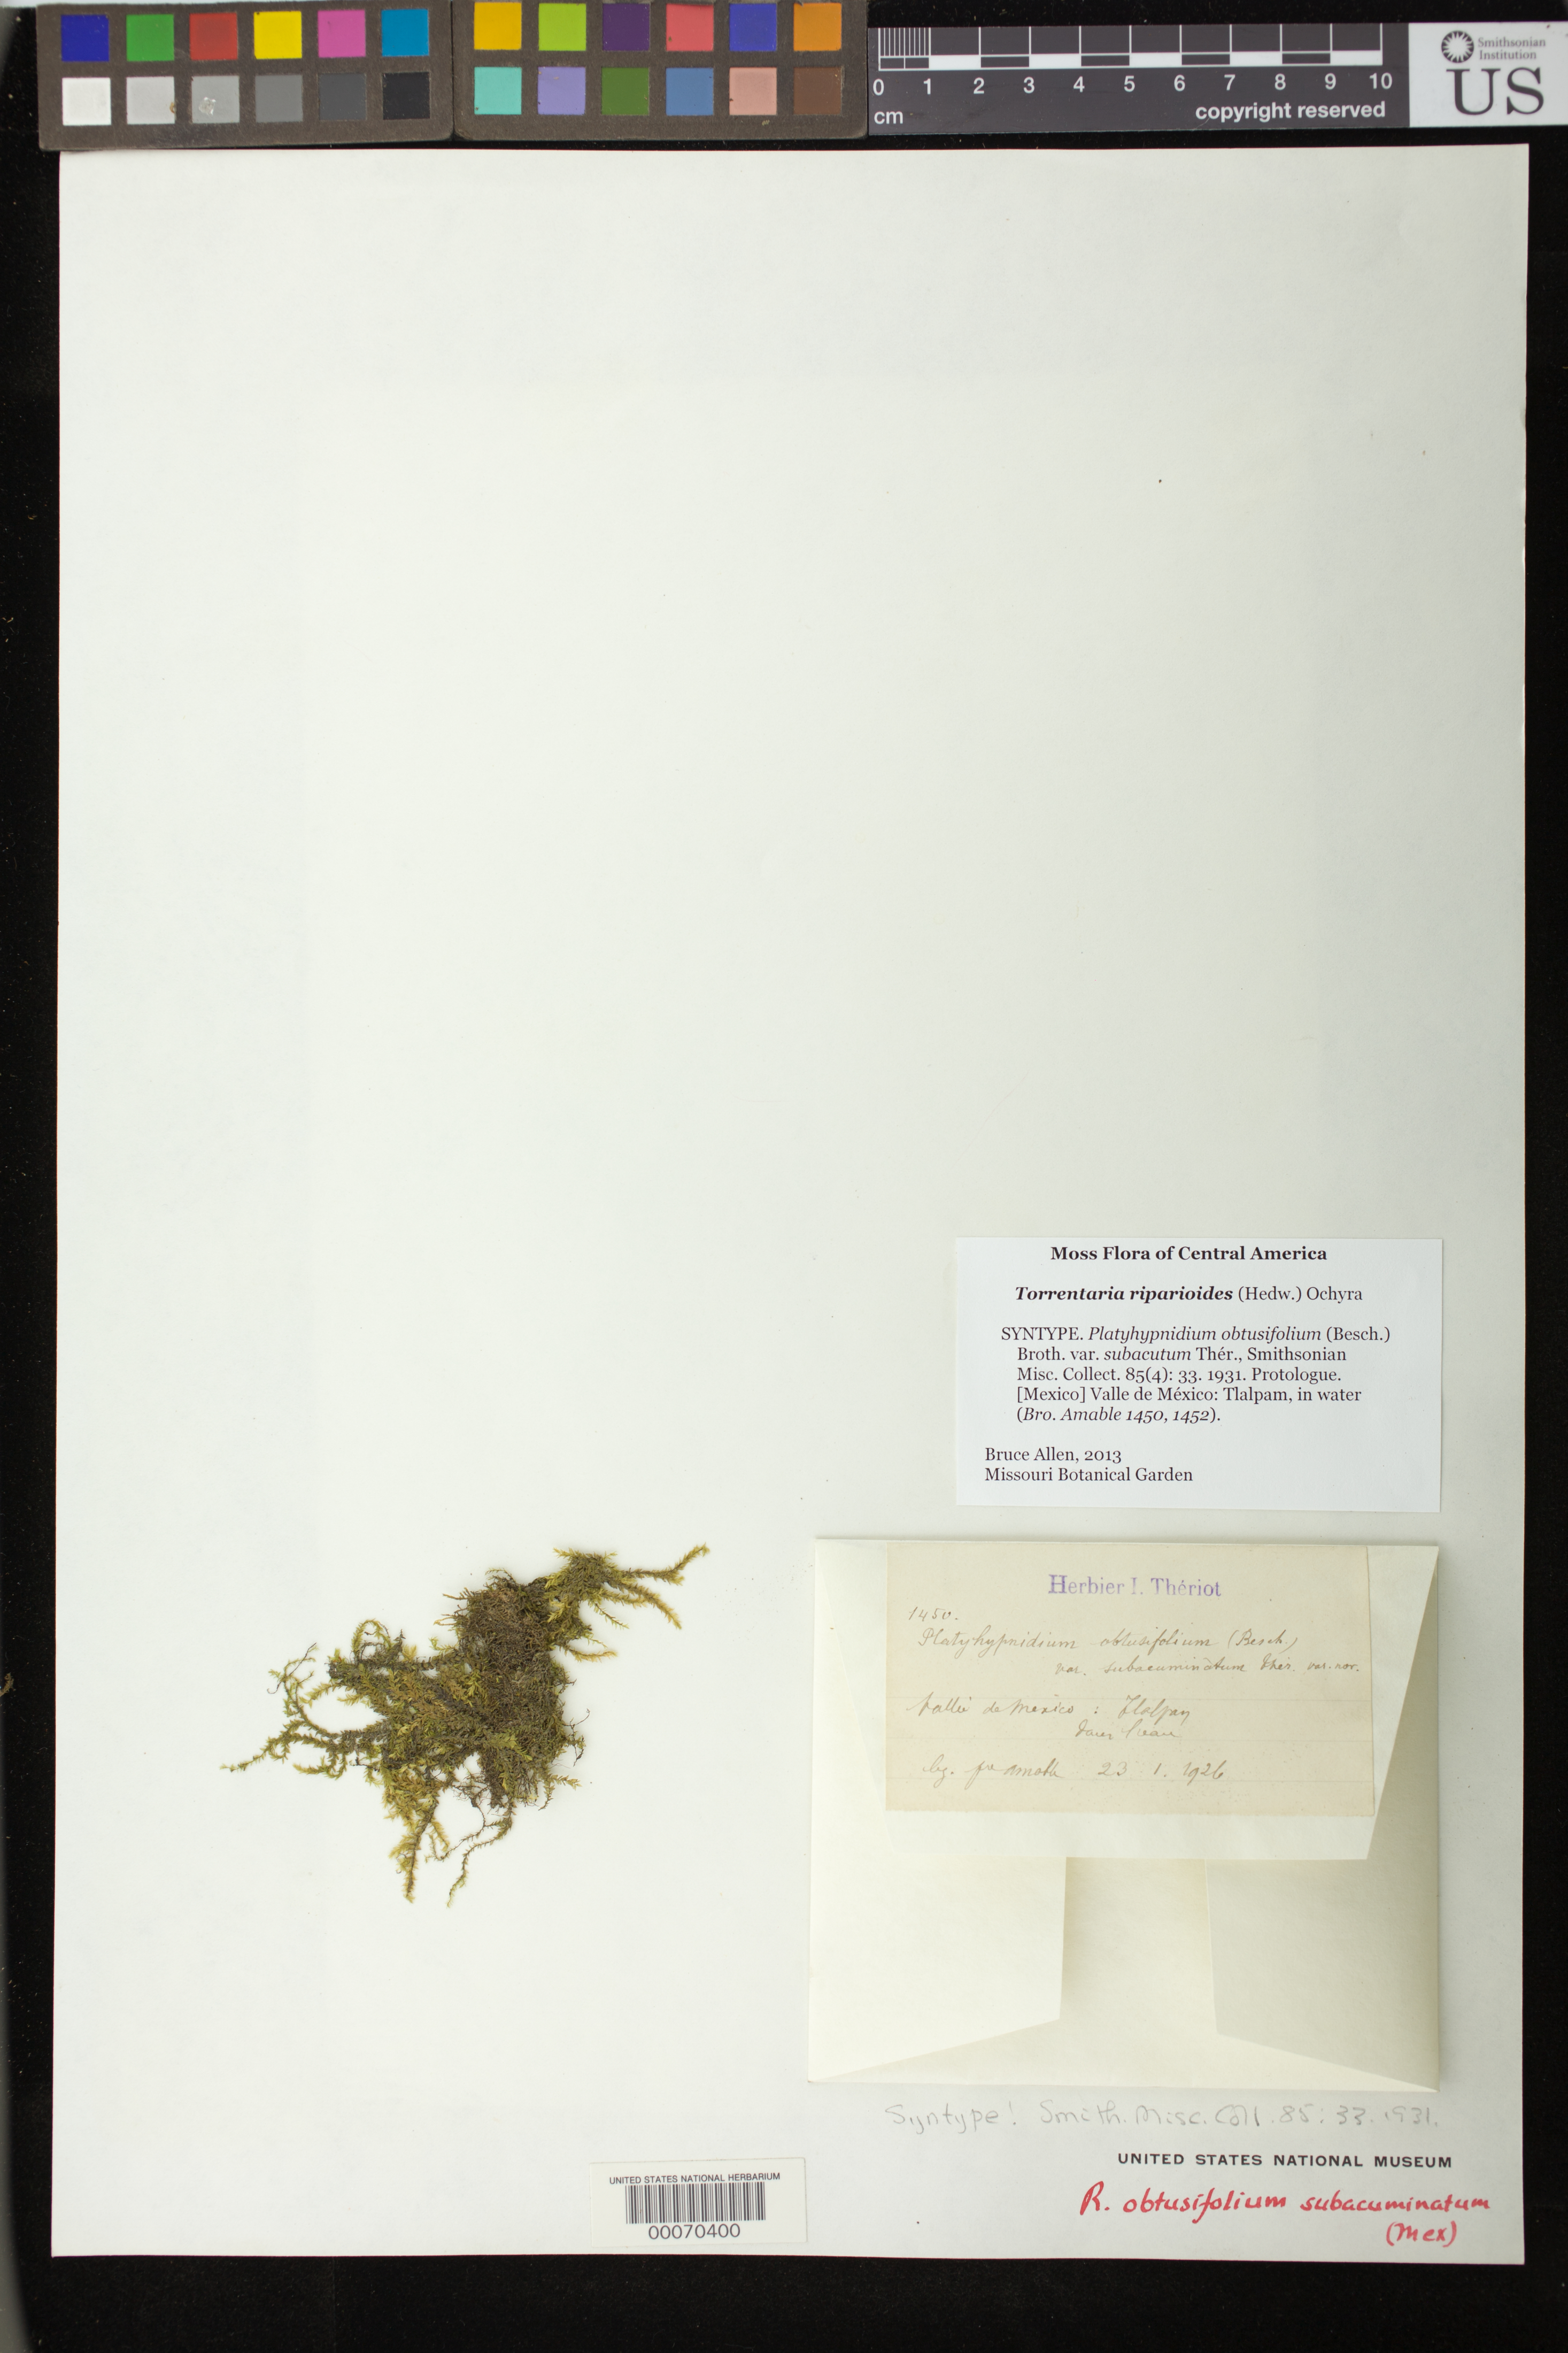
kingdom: Plantae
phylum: Bryophyta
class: Bryopsida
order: Hypnales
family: Brachytheciaceae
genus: Platyhypnidium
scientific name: Platyhypnidium obtusifolium var. subacuminatum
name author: Thér.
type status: Syntype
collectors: B. Amable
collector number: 1450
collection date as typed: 23 Jan 1926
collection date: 1926-01-23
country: Mexico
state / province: Distrito Federal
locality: Valle de Mexico.